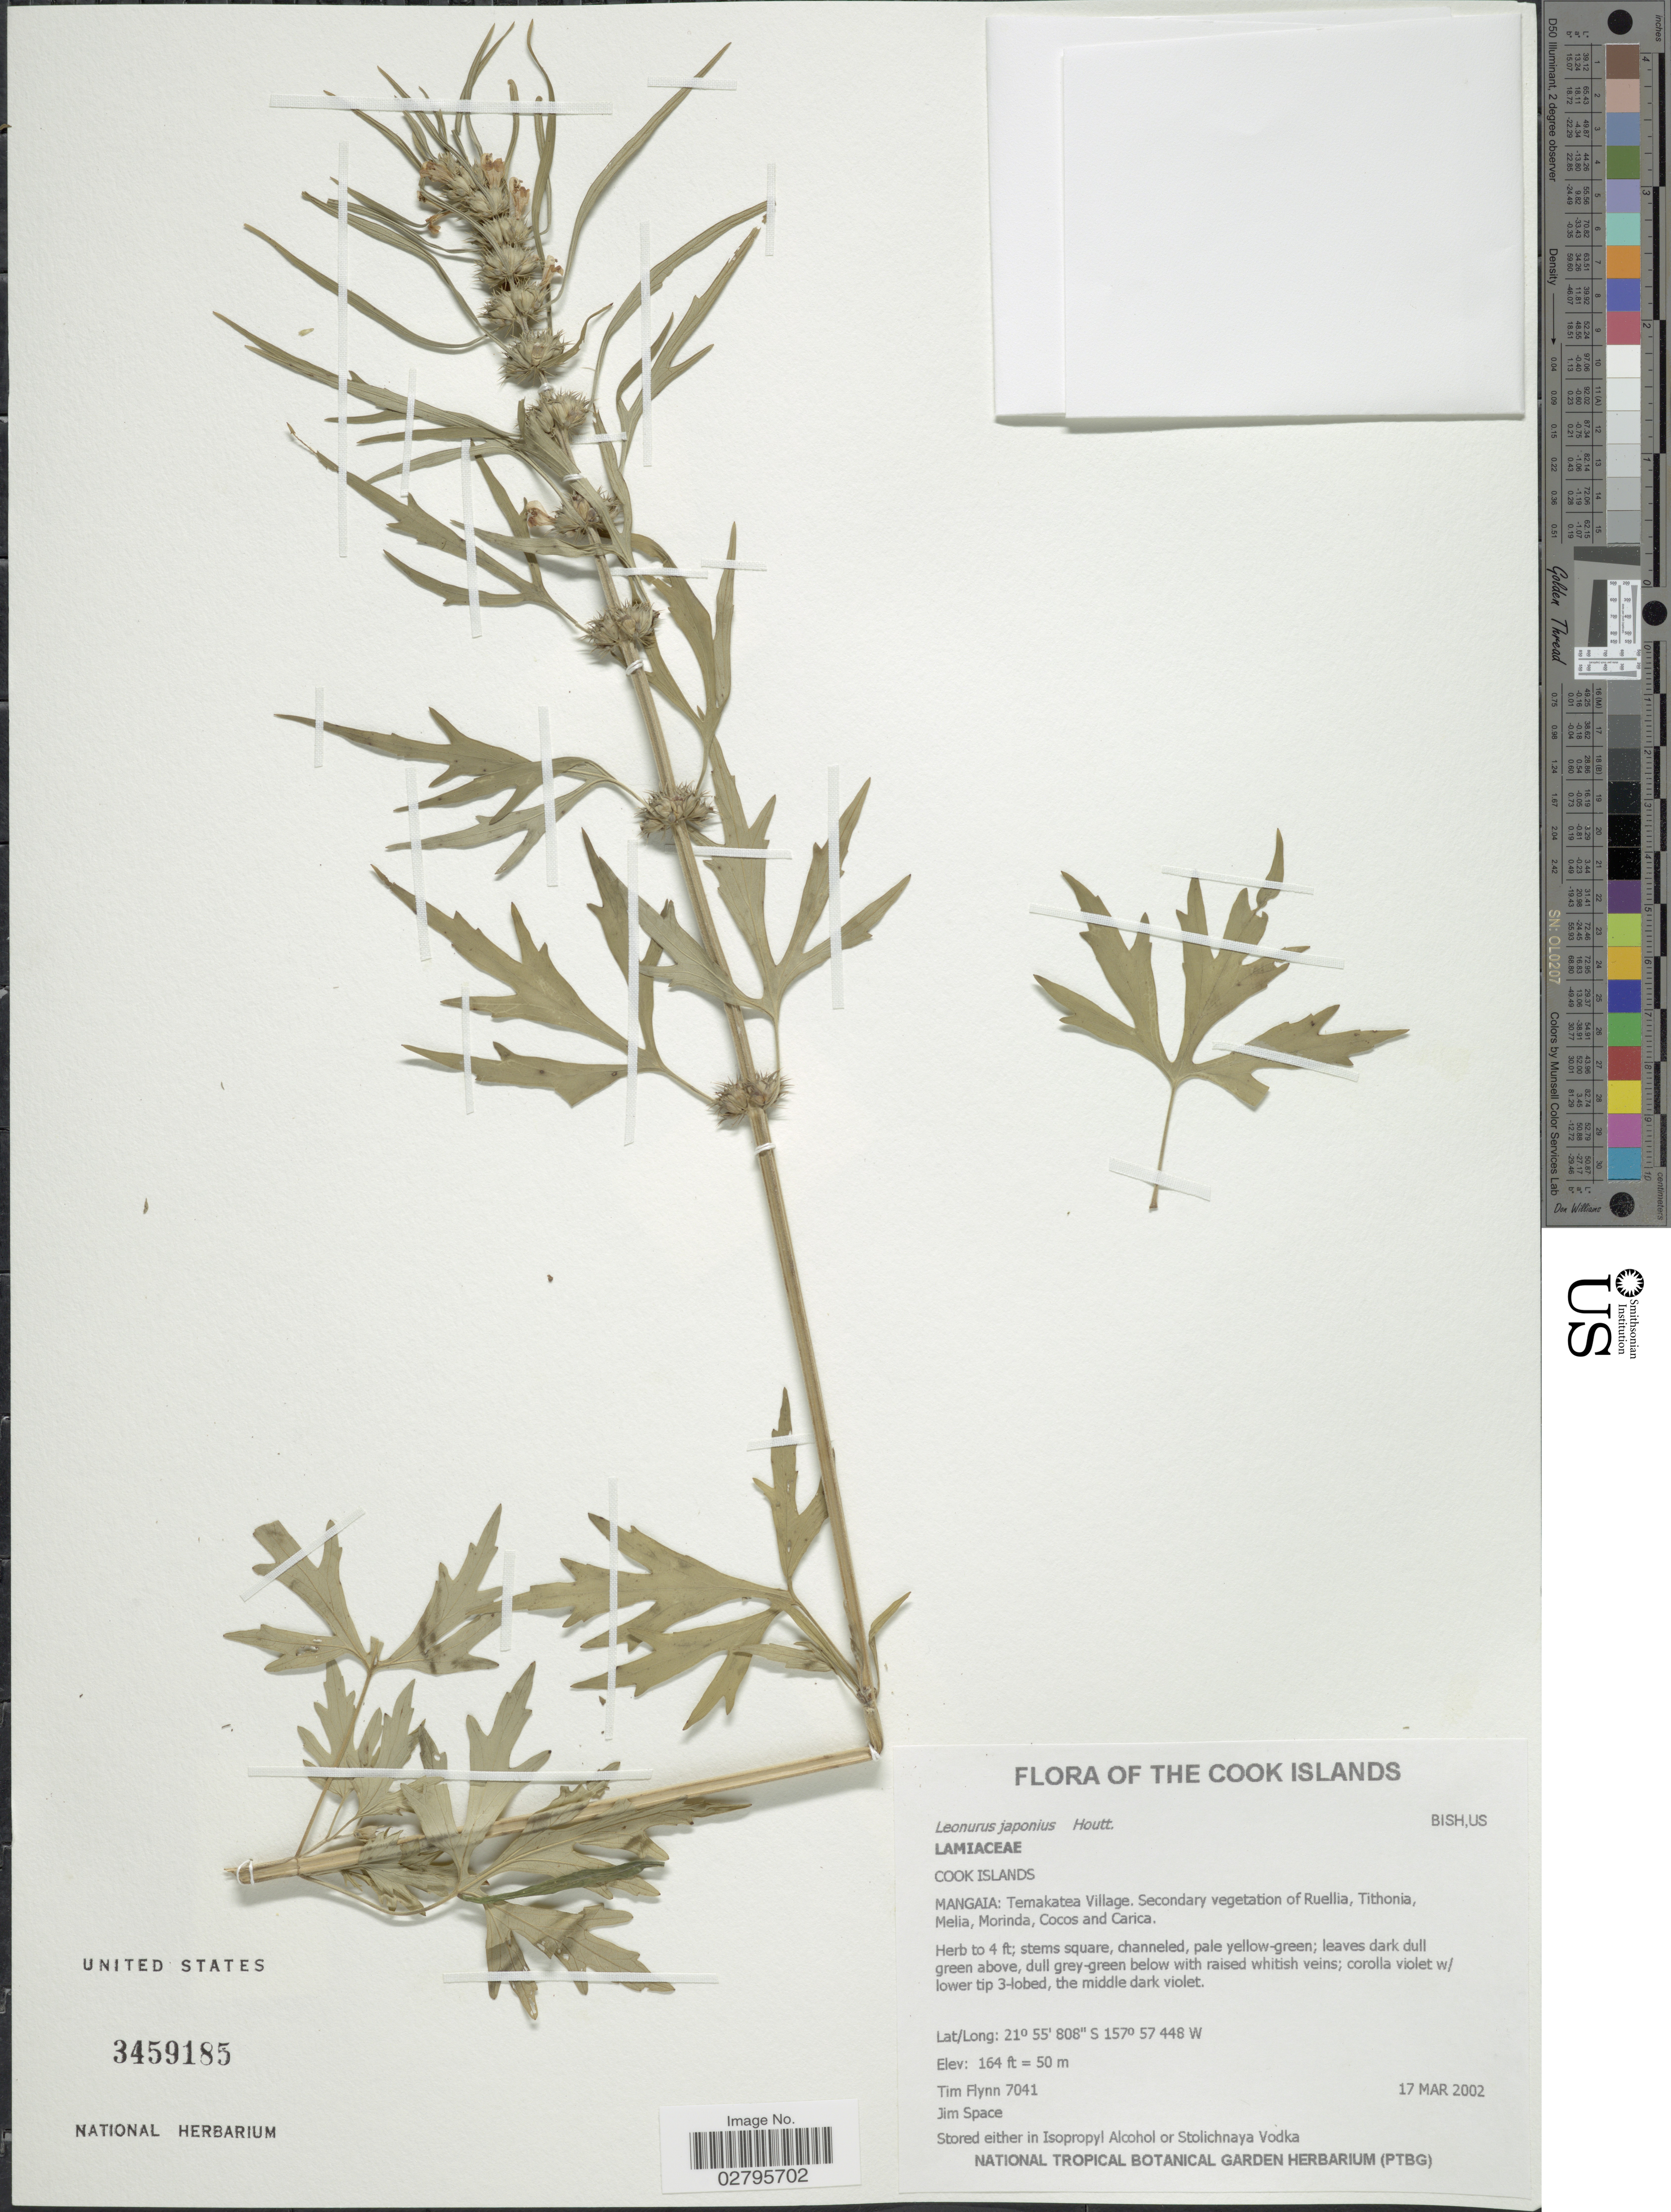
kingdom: Plantae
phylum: Tracheophyta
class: Magnoliopsida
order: Lamiales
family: Lamiaceae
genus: Leonurus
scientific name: Leonurus japonicus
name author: Houtt.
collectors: T. Flynn & J. Space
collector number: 7041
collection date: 2002-03-17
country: Cook Islands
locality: Mangaia: Temakatea Village.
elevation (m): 50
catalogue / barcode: US 3459185